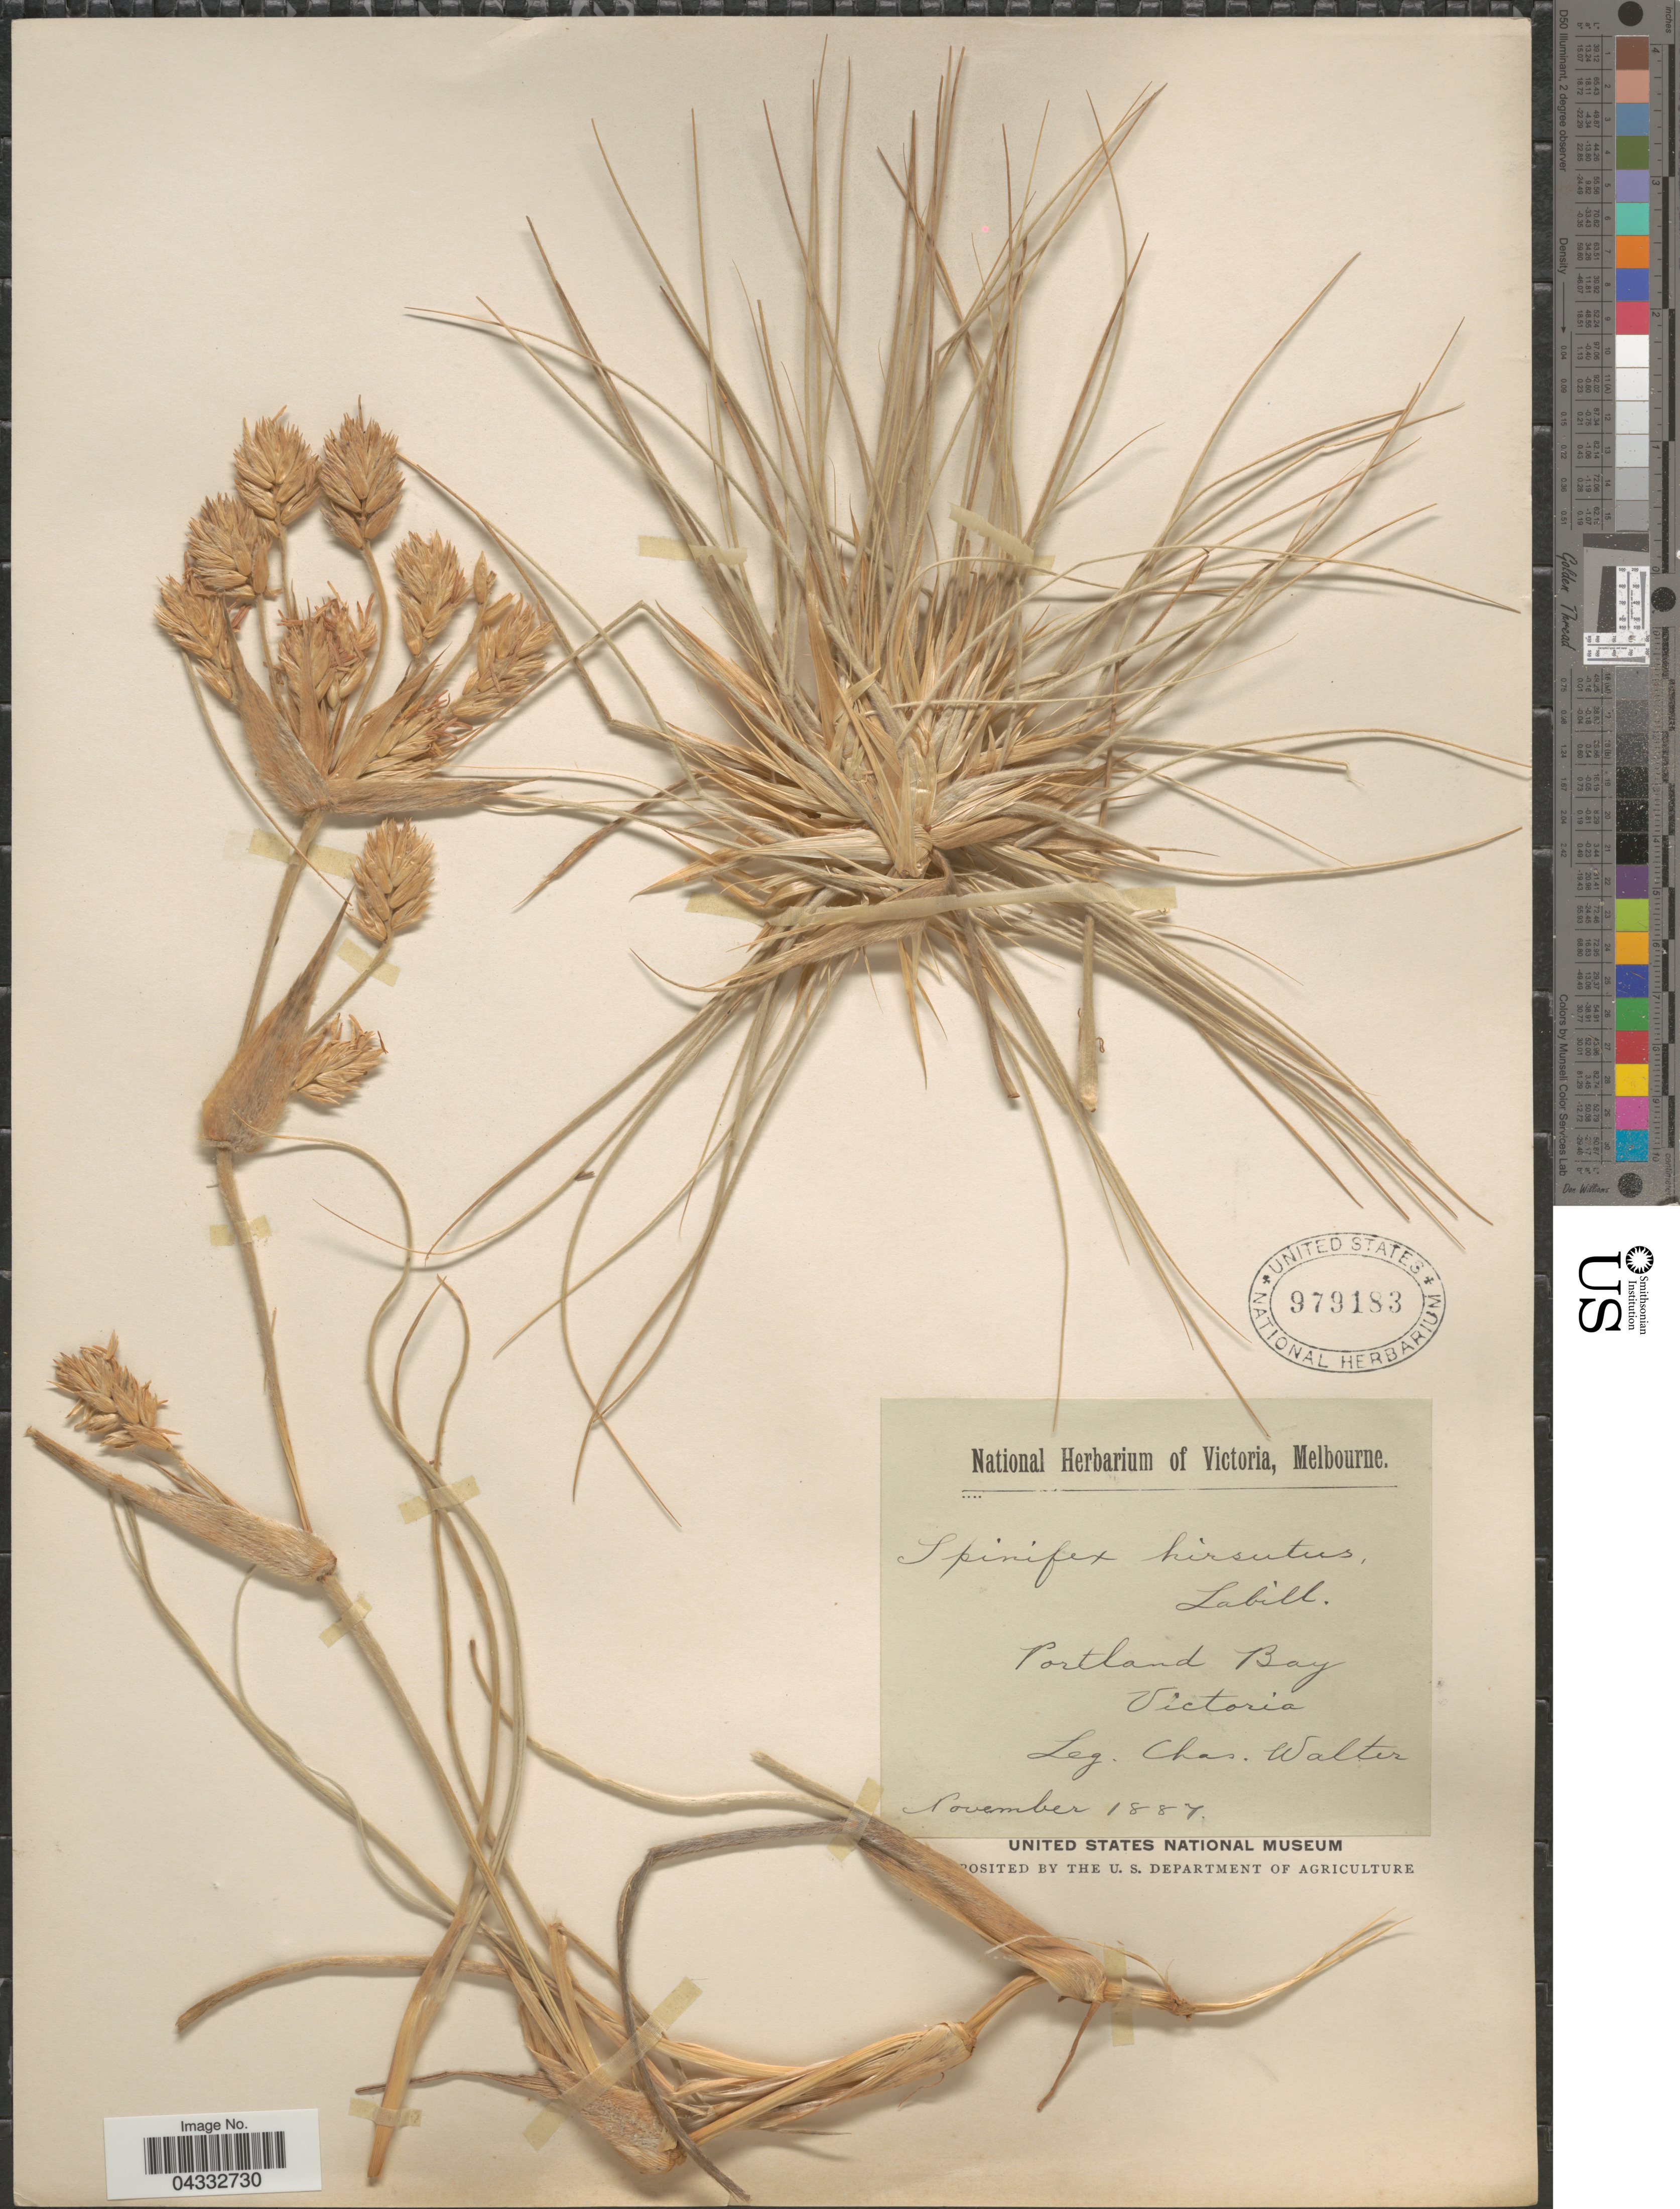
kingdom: Plantae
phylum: Tracheophyta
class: Liliopsida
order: Poales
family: Poaceae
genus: Spinifex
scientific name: Spinifex hirsutus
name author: Labill.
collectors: C. Walter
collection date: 1887-11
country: Australia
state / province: Victoria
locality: Portland Bay. Victoria.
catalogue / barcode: US 979183